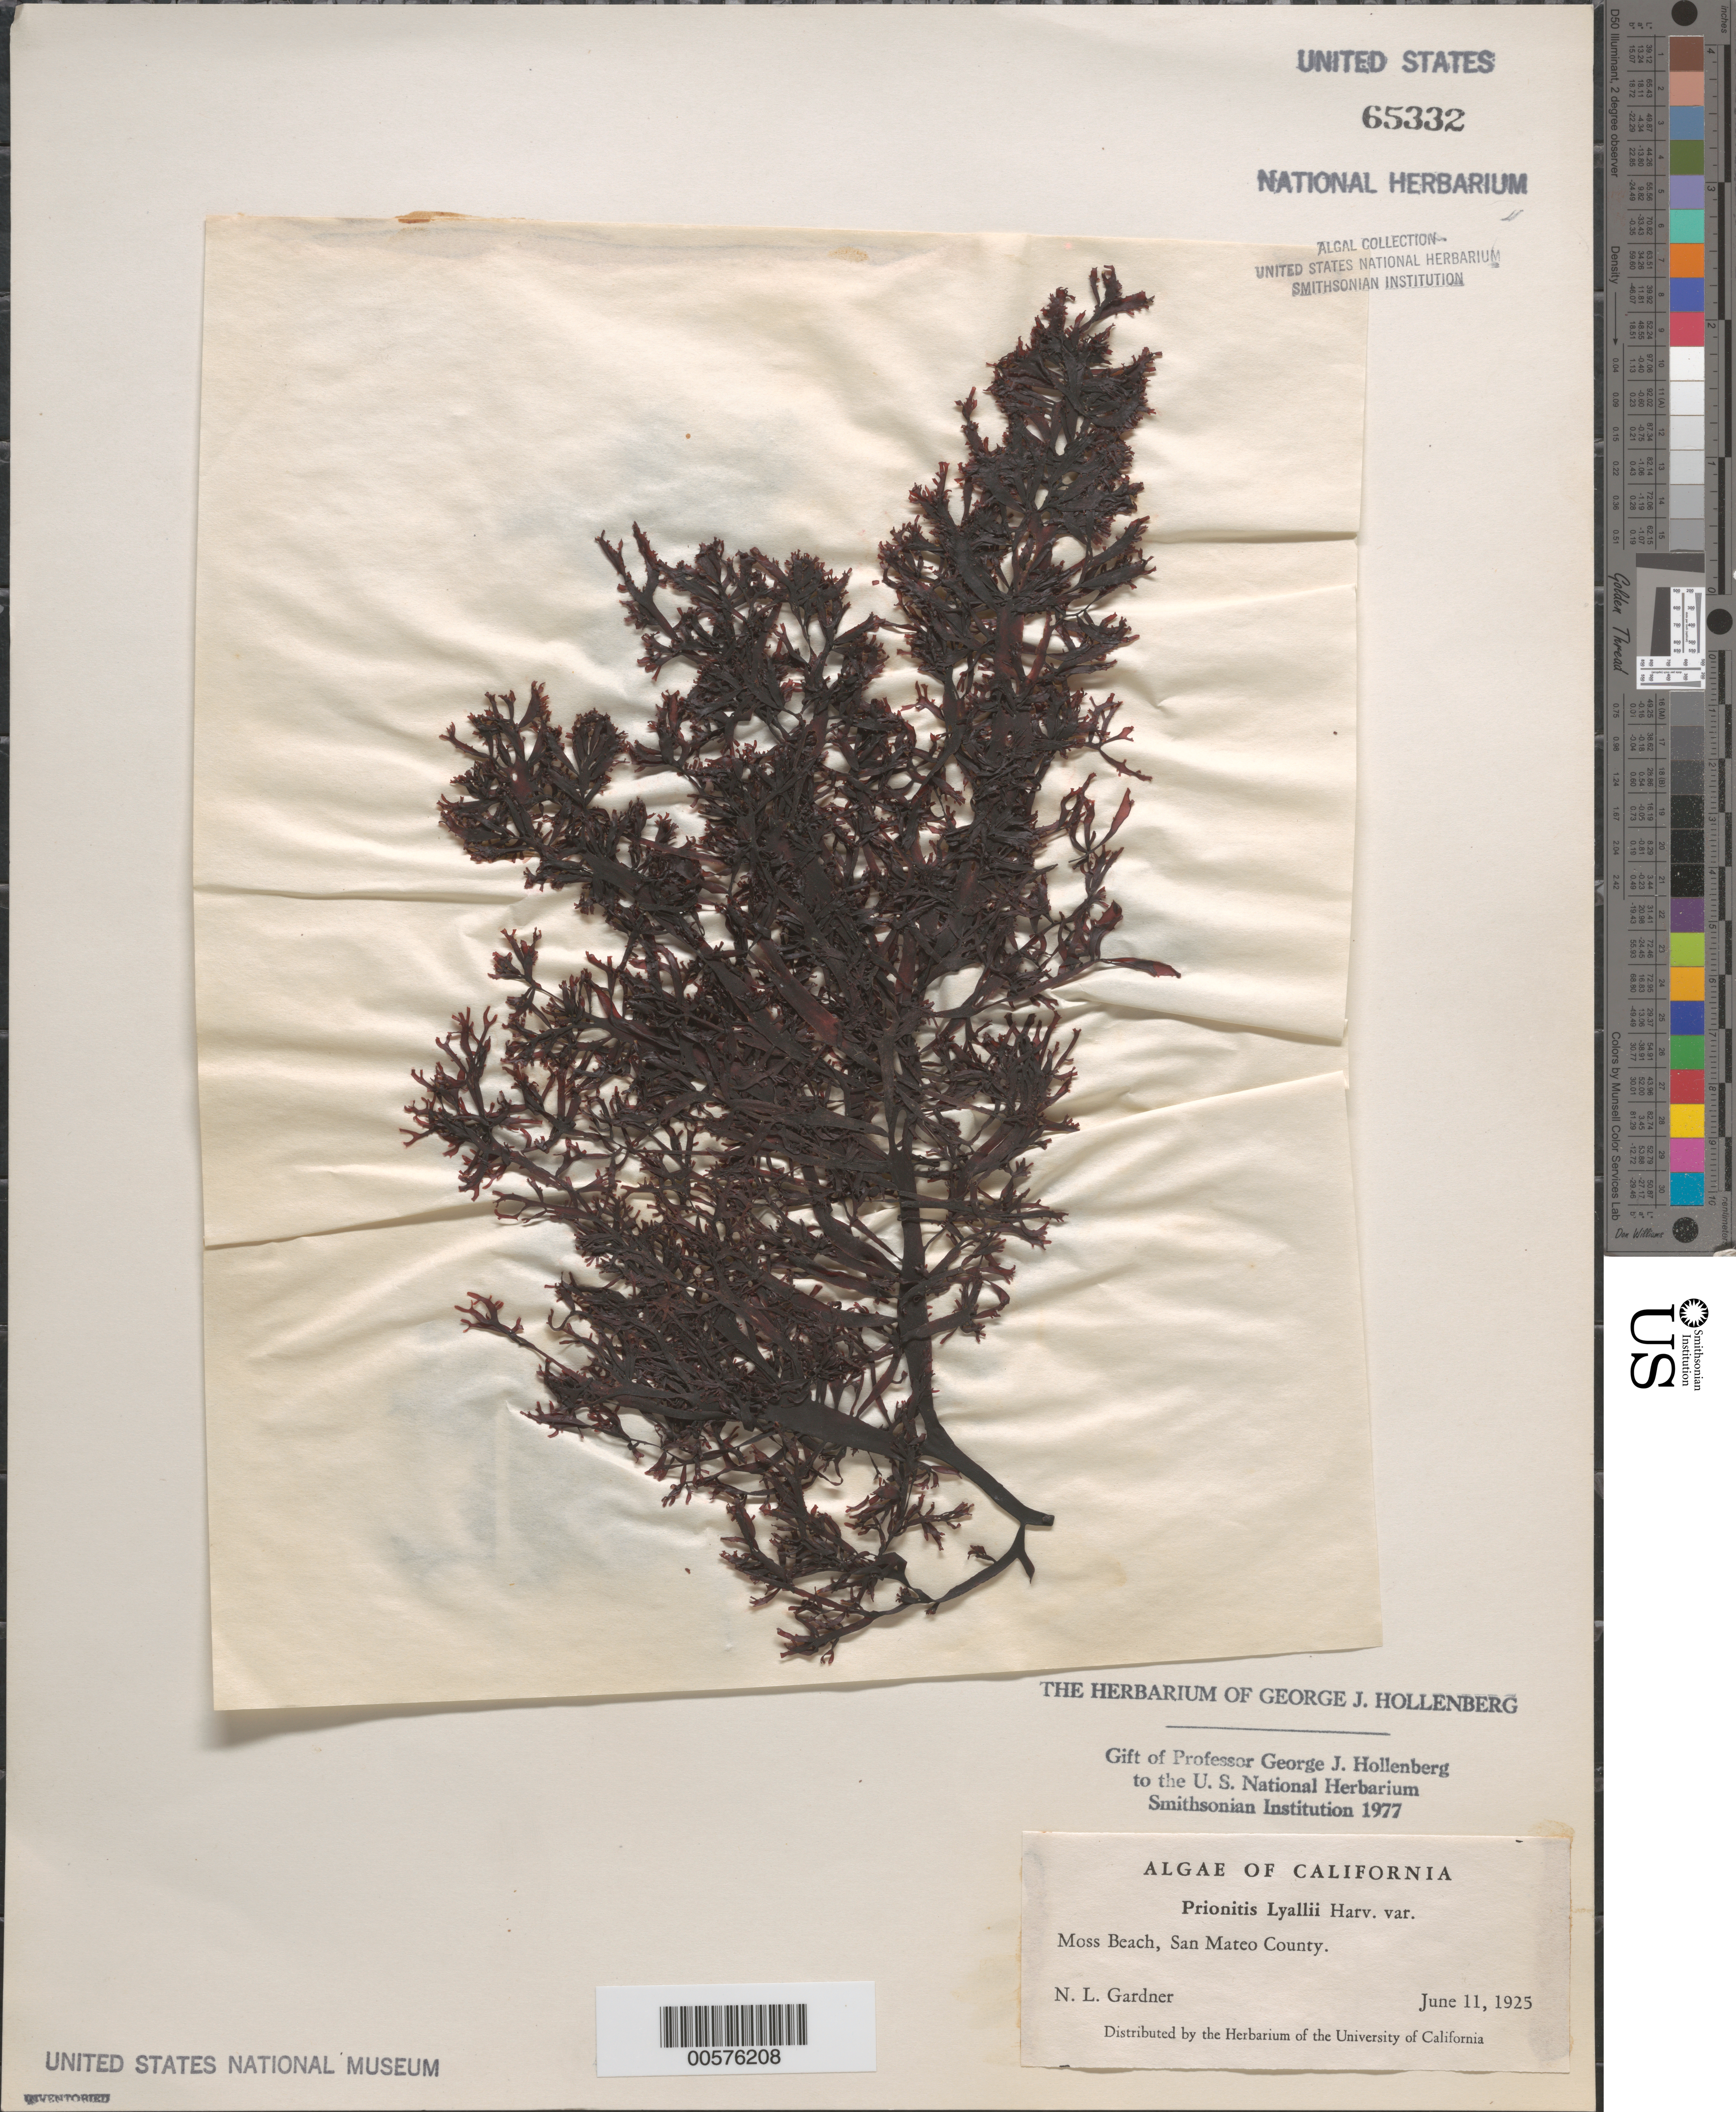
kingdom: Plantae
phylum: Rhodophyta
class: Florideophyceae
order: Cryptonemiales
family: Cryptonemiaceae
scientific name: Prionitis sternbergii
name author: (C. Agardh) J. Agardh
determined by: Algae name updating Project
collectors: N. Gardner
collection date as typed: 11 Jun 1925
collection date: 1925-06-11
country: United States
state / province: California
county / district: San Mateo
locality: Moss Beach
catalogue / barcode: US 65332